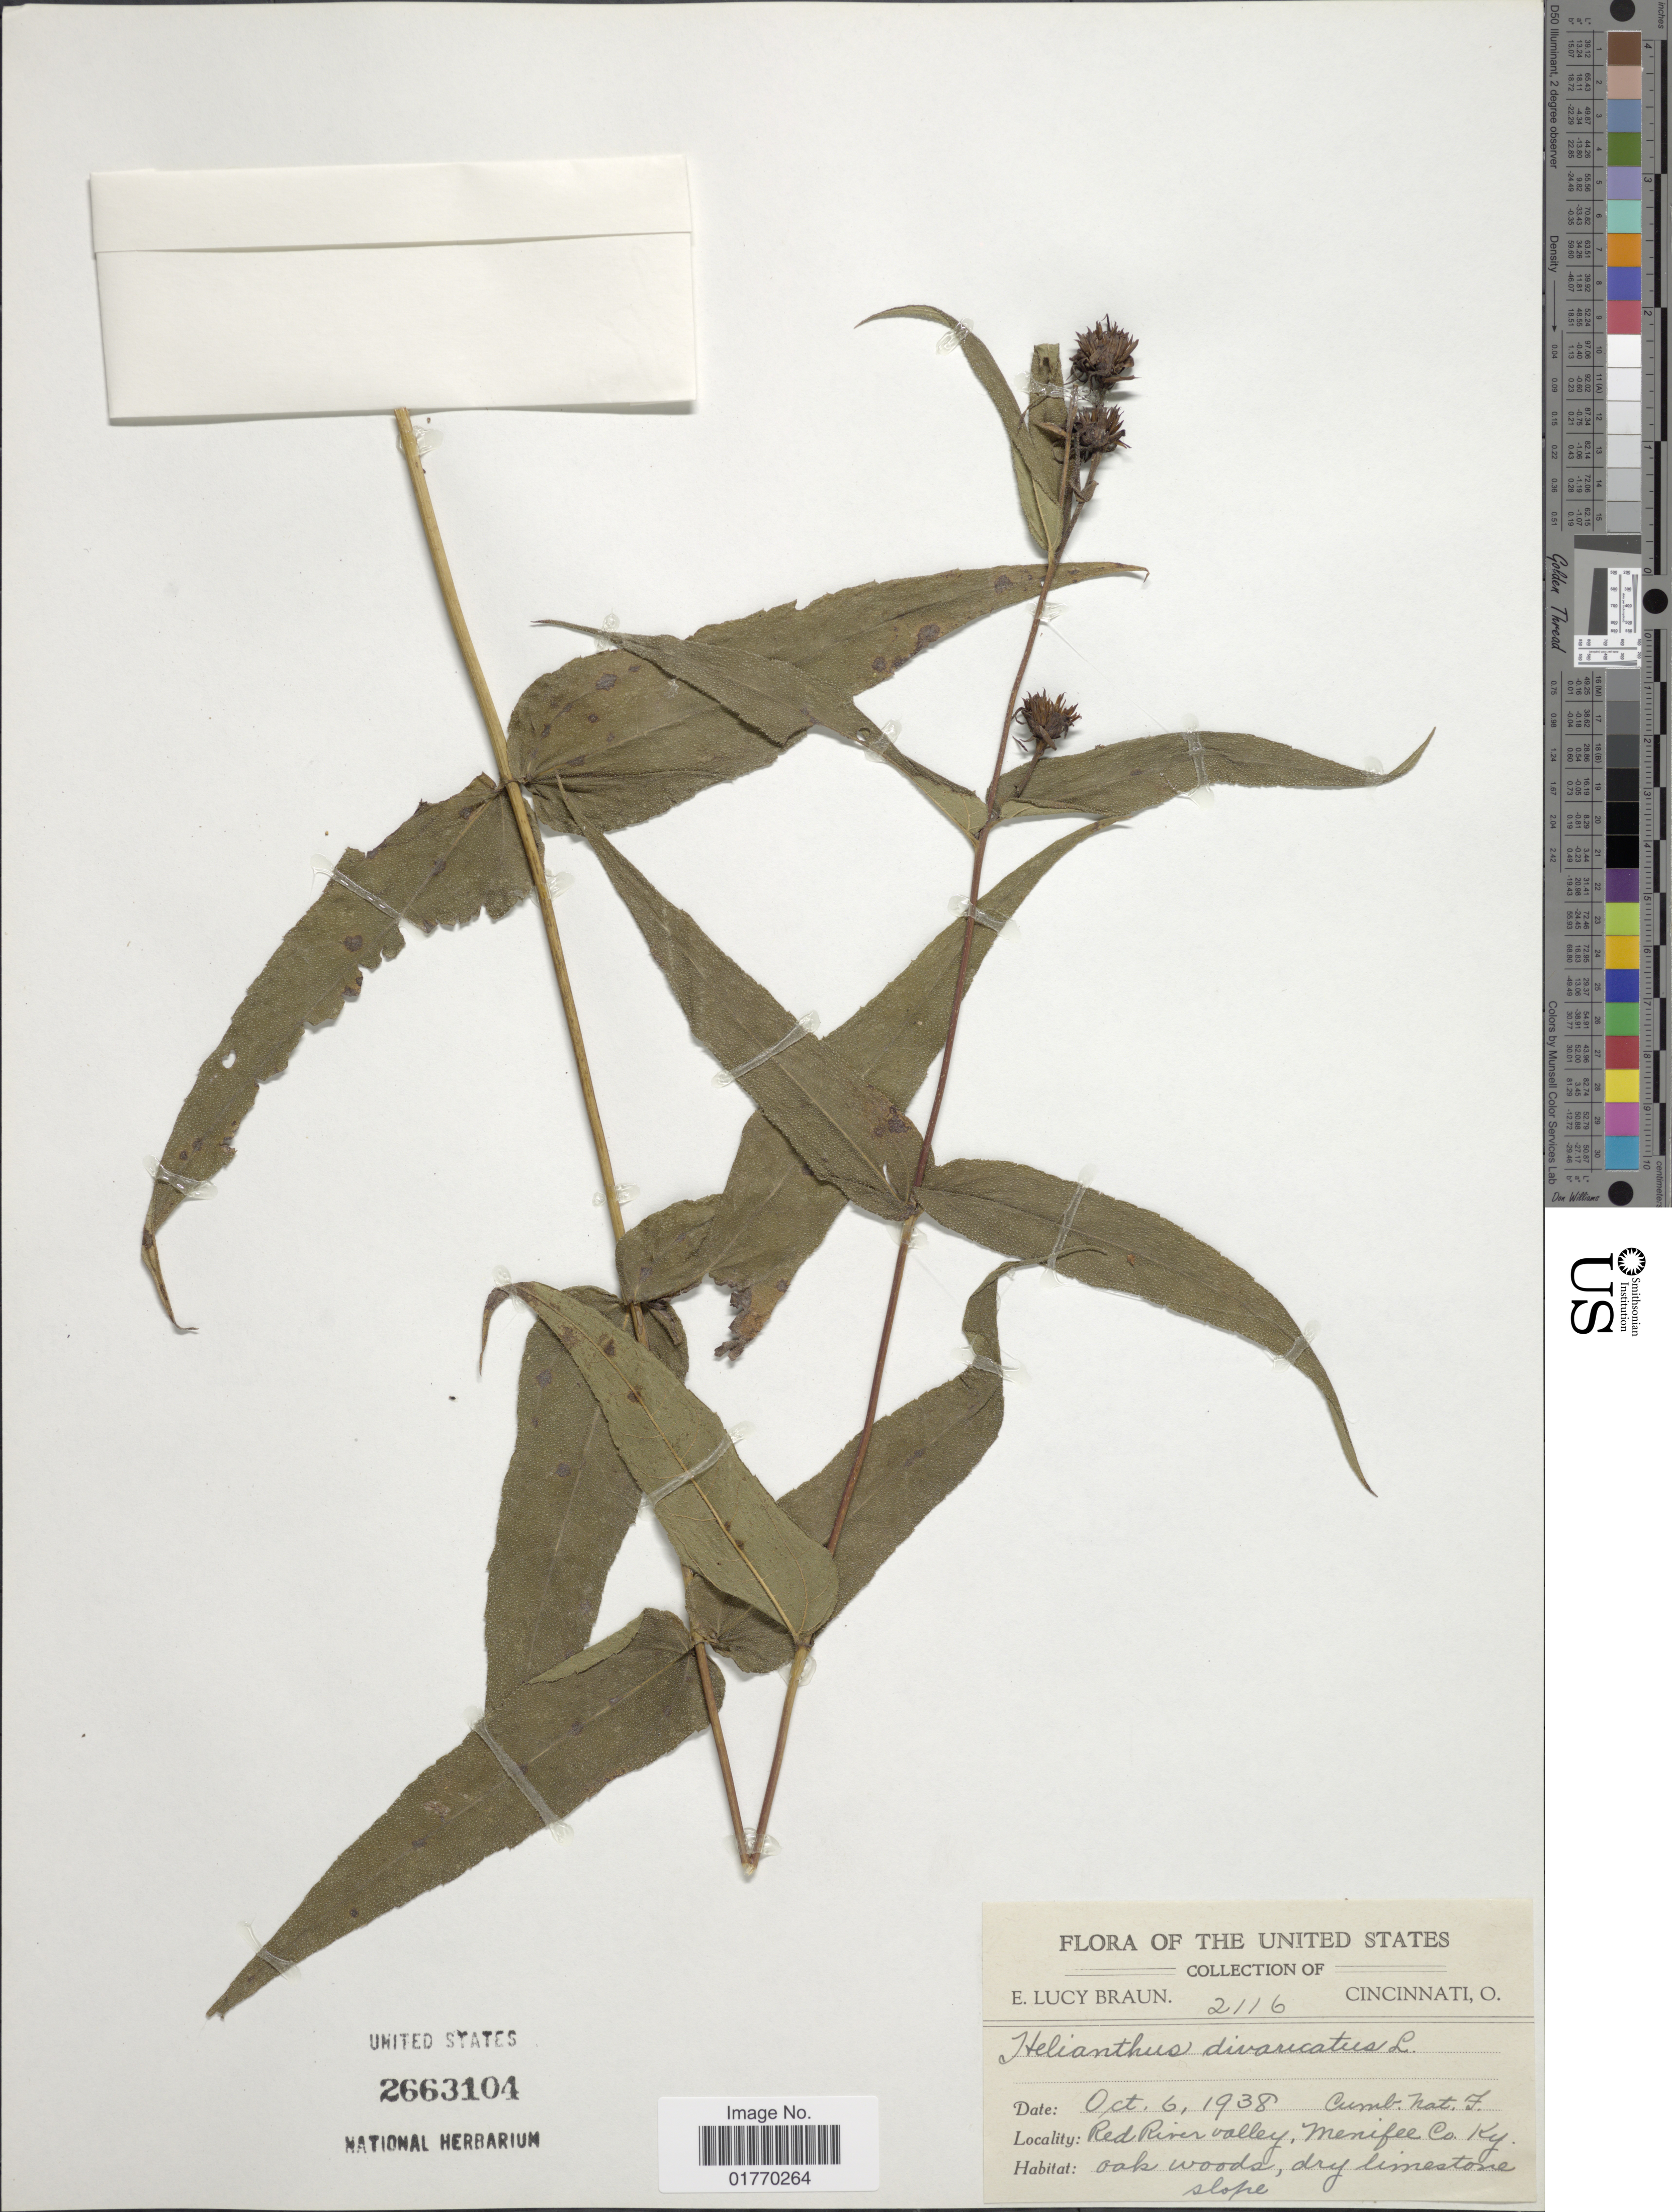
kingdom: Plantae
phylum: Tracheophyta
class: Magnoliopsida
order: Asterales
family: Asteraceae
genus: Helianthus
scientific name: Helianthus divaricatus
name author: L.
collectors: E. L. Braun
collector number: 2116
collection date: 1938-10-06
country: United States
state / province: Kentucky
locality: Cumb. Nat. F., Red River Valley, Menifee Co., Ky.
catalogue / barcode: US 2663104